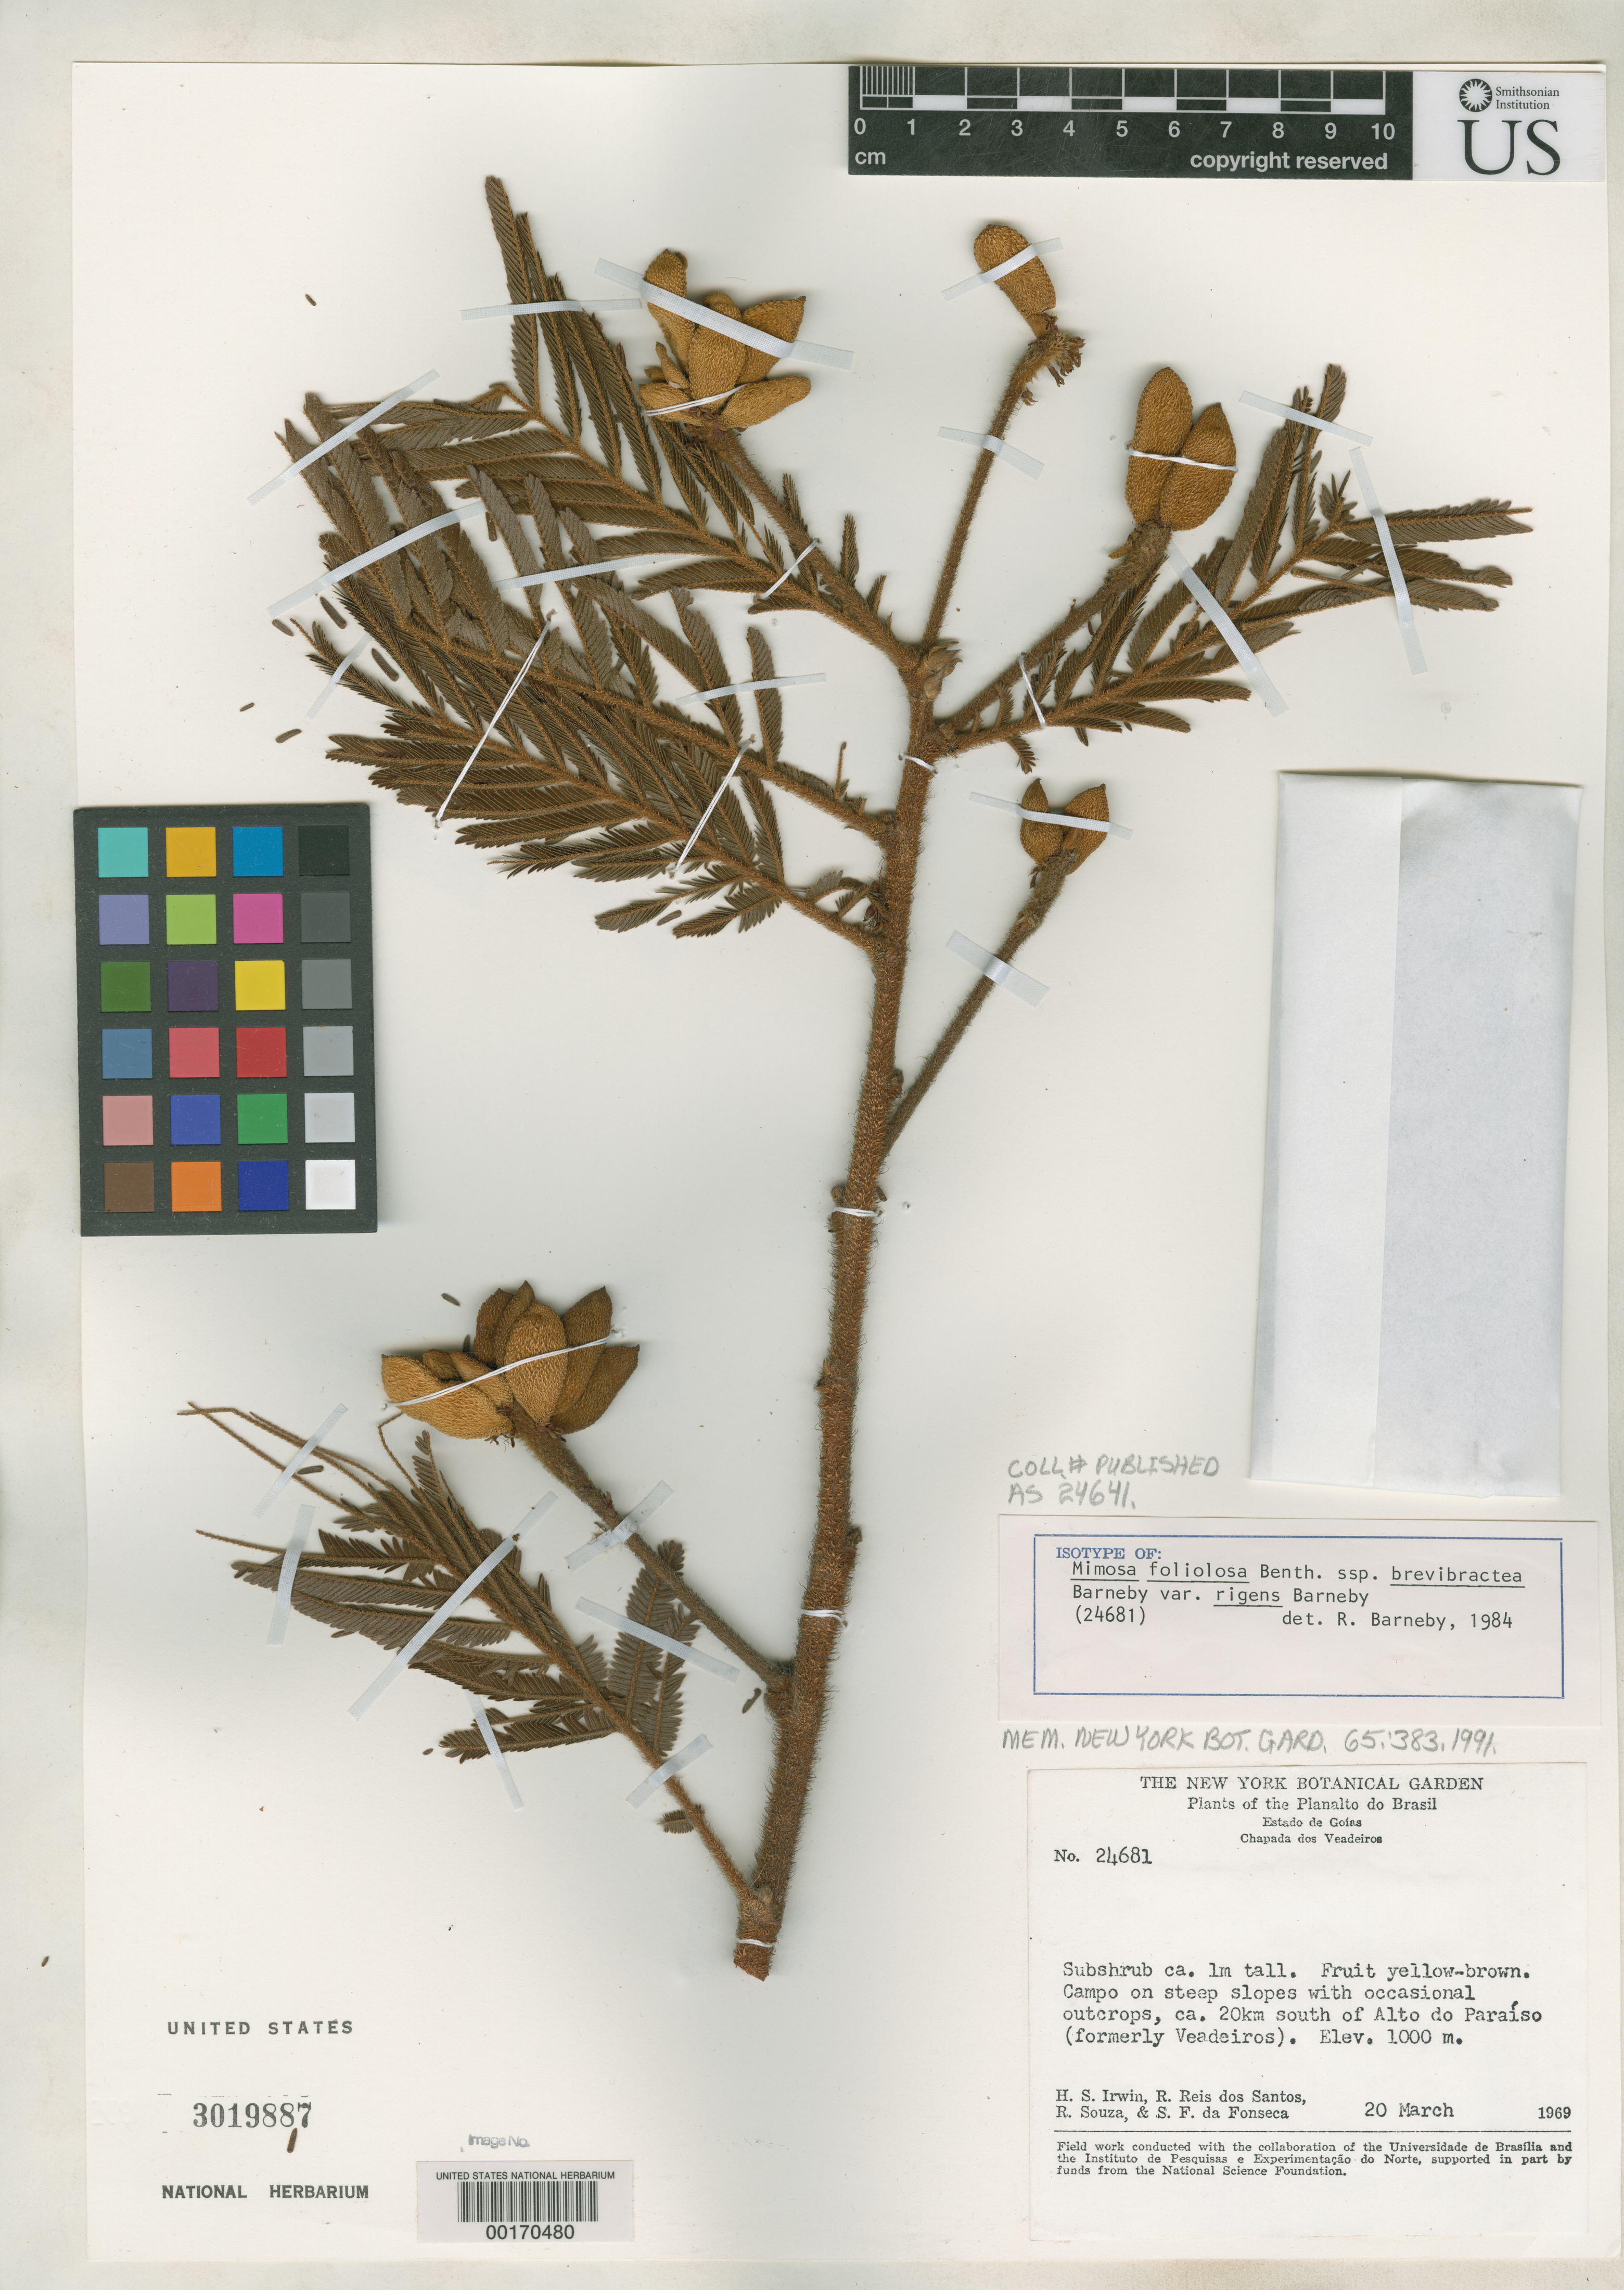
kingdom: Plantae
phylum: Tracheophyta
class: Magnoliopsida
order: Fabales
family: Fabaceae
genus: Mimosa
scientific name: Mimosa foliolosa subsp. brevibractea var. rigens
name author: Barneby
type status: Isotype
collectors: H. Irwin, S. F. Fonsêca, R. Souza & R. G. P. Santos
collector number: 24681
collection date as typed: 20 Mar 1969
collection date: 1969-03-20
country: Brazil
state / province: Goiás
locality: Chapada dos Veadeiros, ca. 20 km S of Alto do Paraiso (formerly Veadeiros).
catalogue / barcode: US 3019887